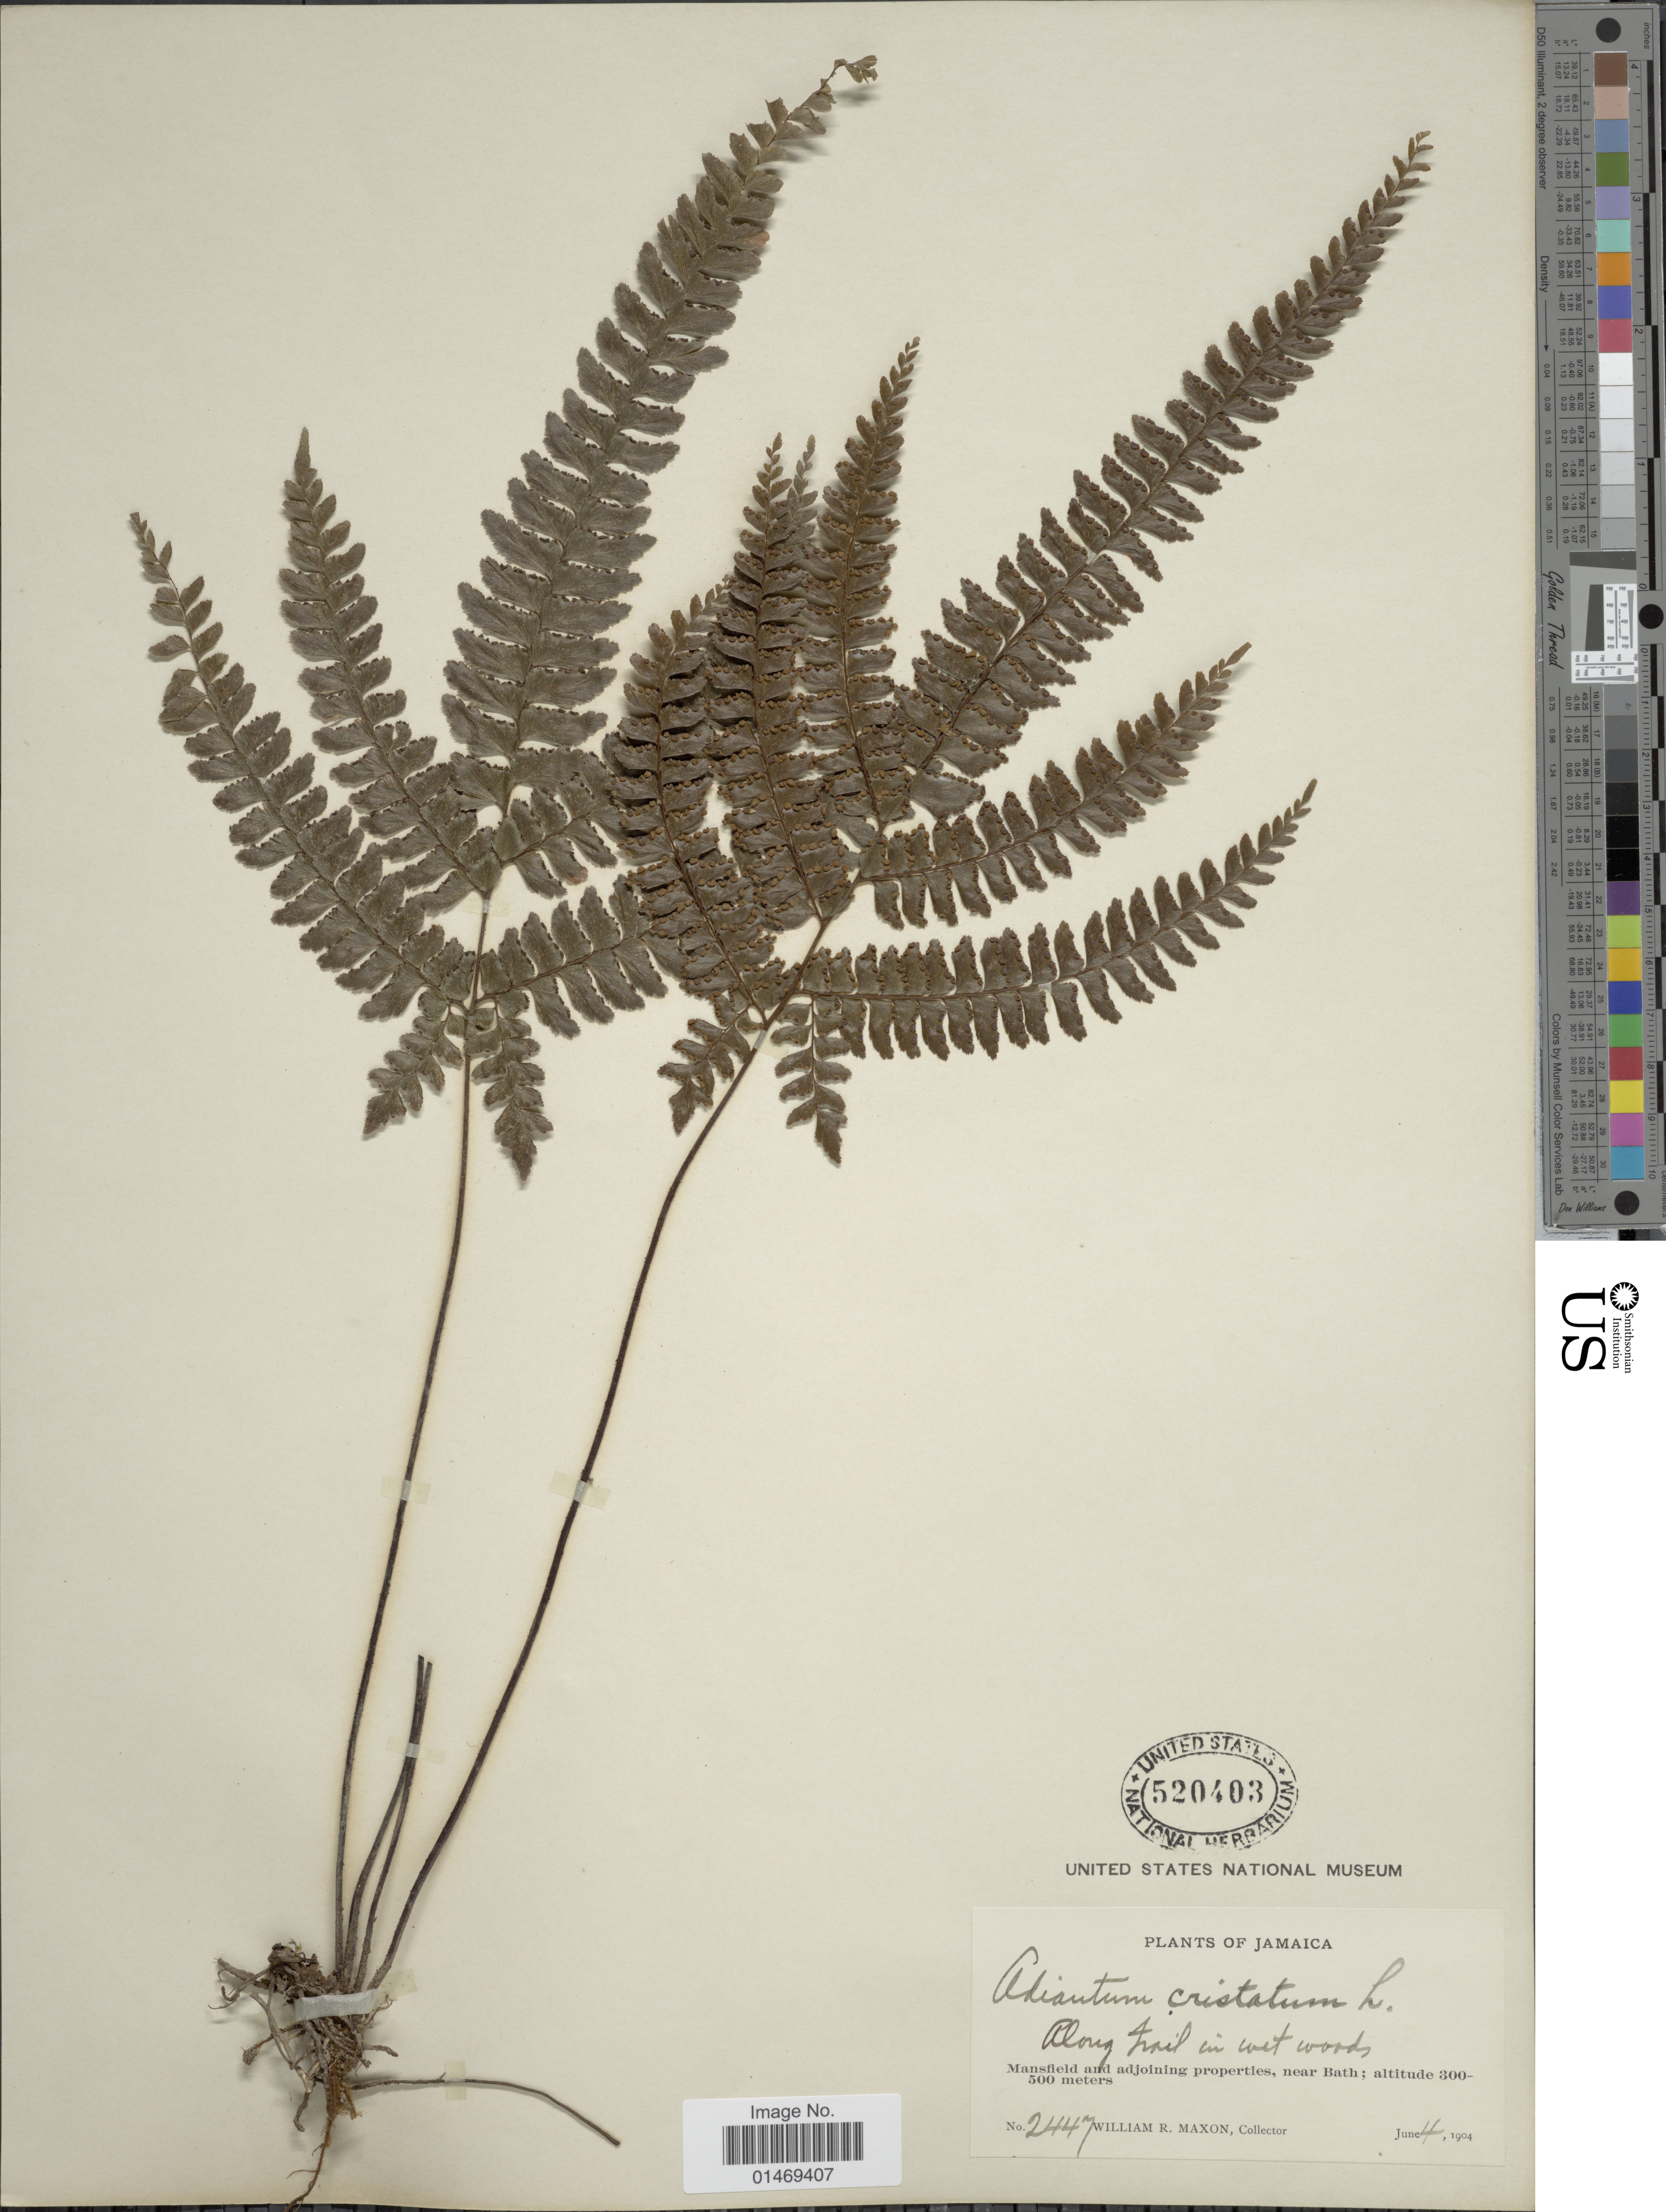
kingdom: Plantae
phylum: Tracheophyta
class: Polypodiopsida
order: Polypodiales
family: Pteridaceae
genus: Adiantum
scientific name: Adiantum pyramidale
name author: (L.) Willd.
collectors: W. R. Maxon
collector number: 2447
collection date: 1904-06-04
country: Jamaica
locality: Mansfield and adjoining properties, near Baath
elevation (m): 300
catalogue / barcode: US 520403